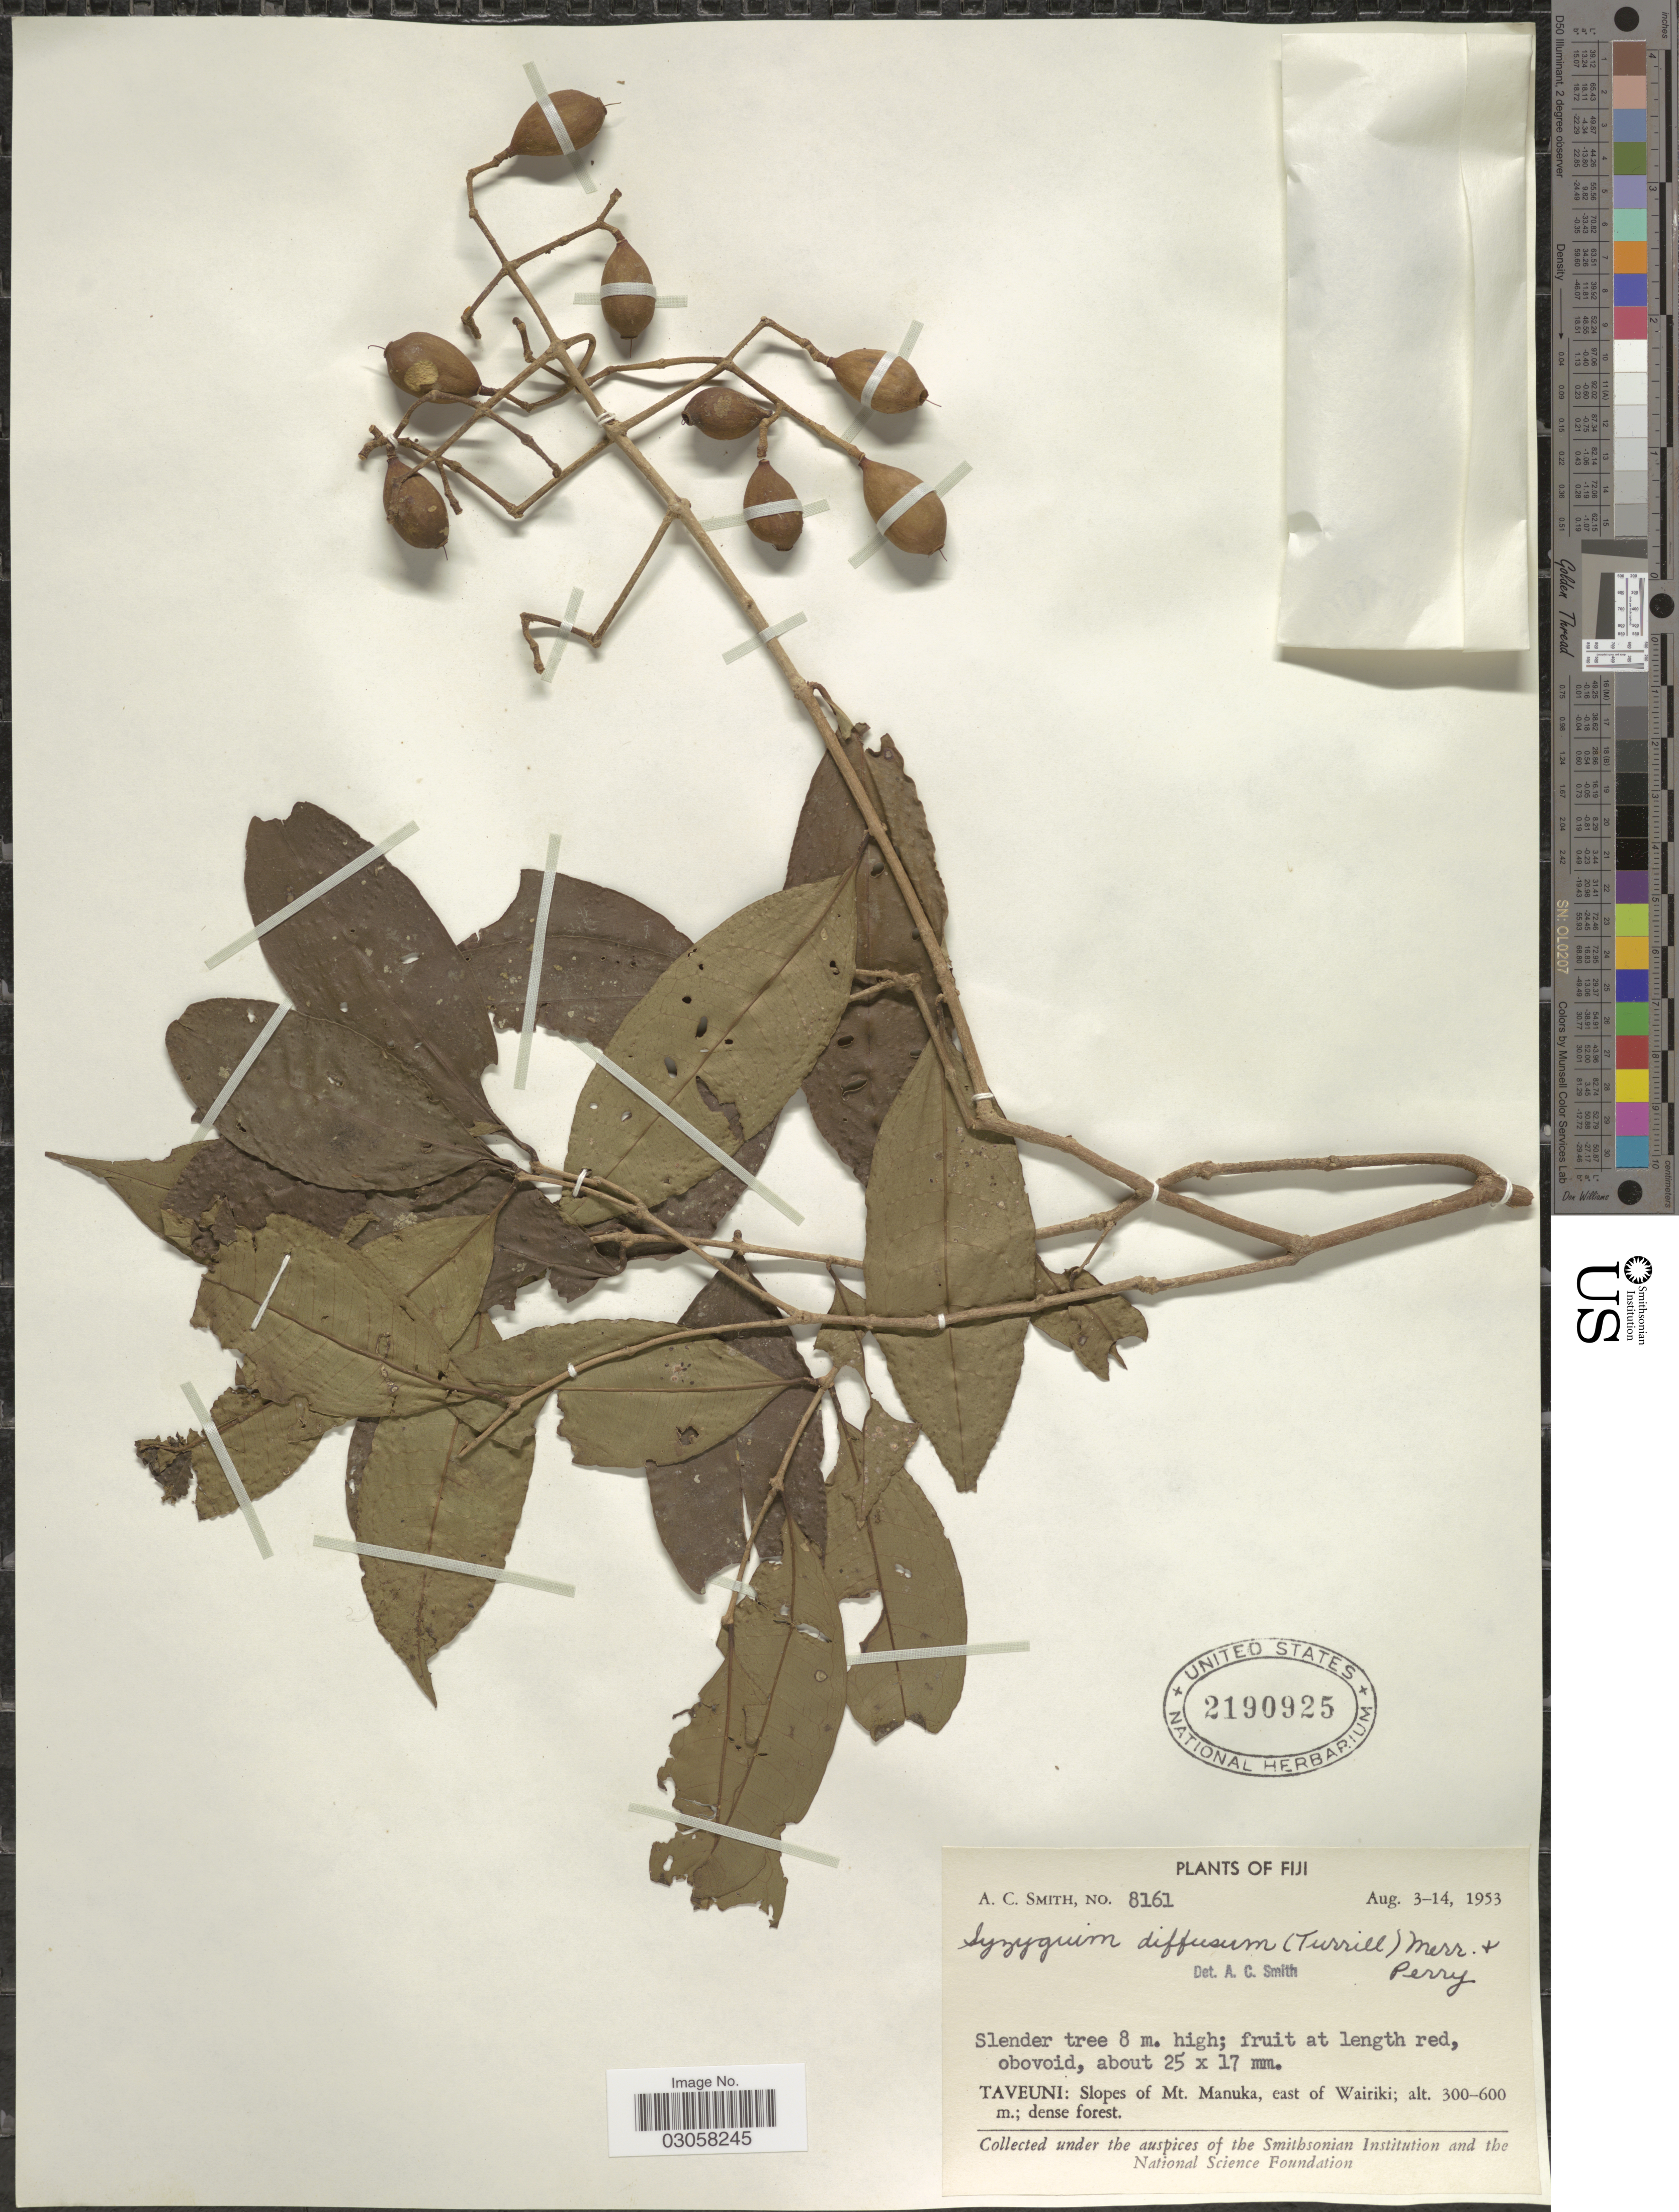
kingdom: Plantae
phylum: Tracheophyta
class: Magnoliopsida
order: Myrtales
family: Myrtaceae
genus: Syzygium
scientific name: Syzygium diffusum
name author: (Turill) Merr. & L.M. Perry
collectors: A. C. Smith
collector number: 8161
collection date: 1953-08-03/1953-08-14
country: Fiji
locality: Taveuni: Slopes of Mt. Manuka, east of Wairiki.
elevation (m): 300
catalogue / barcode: US 2190925